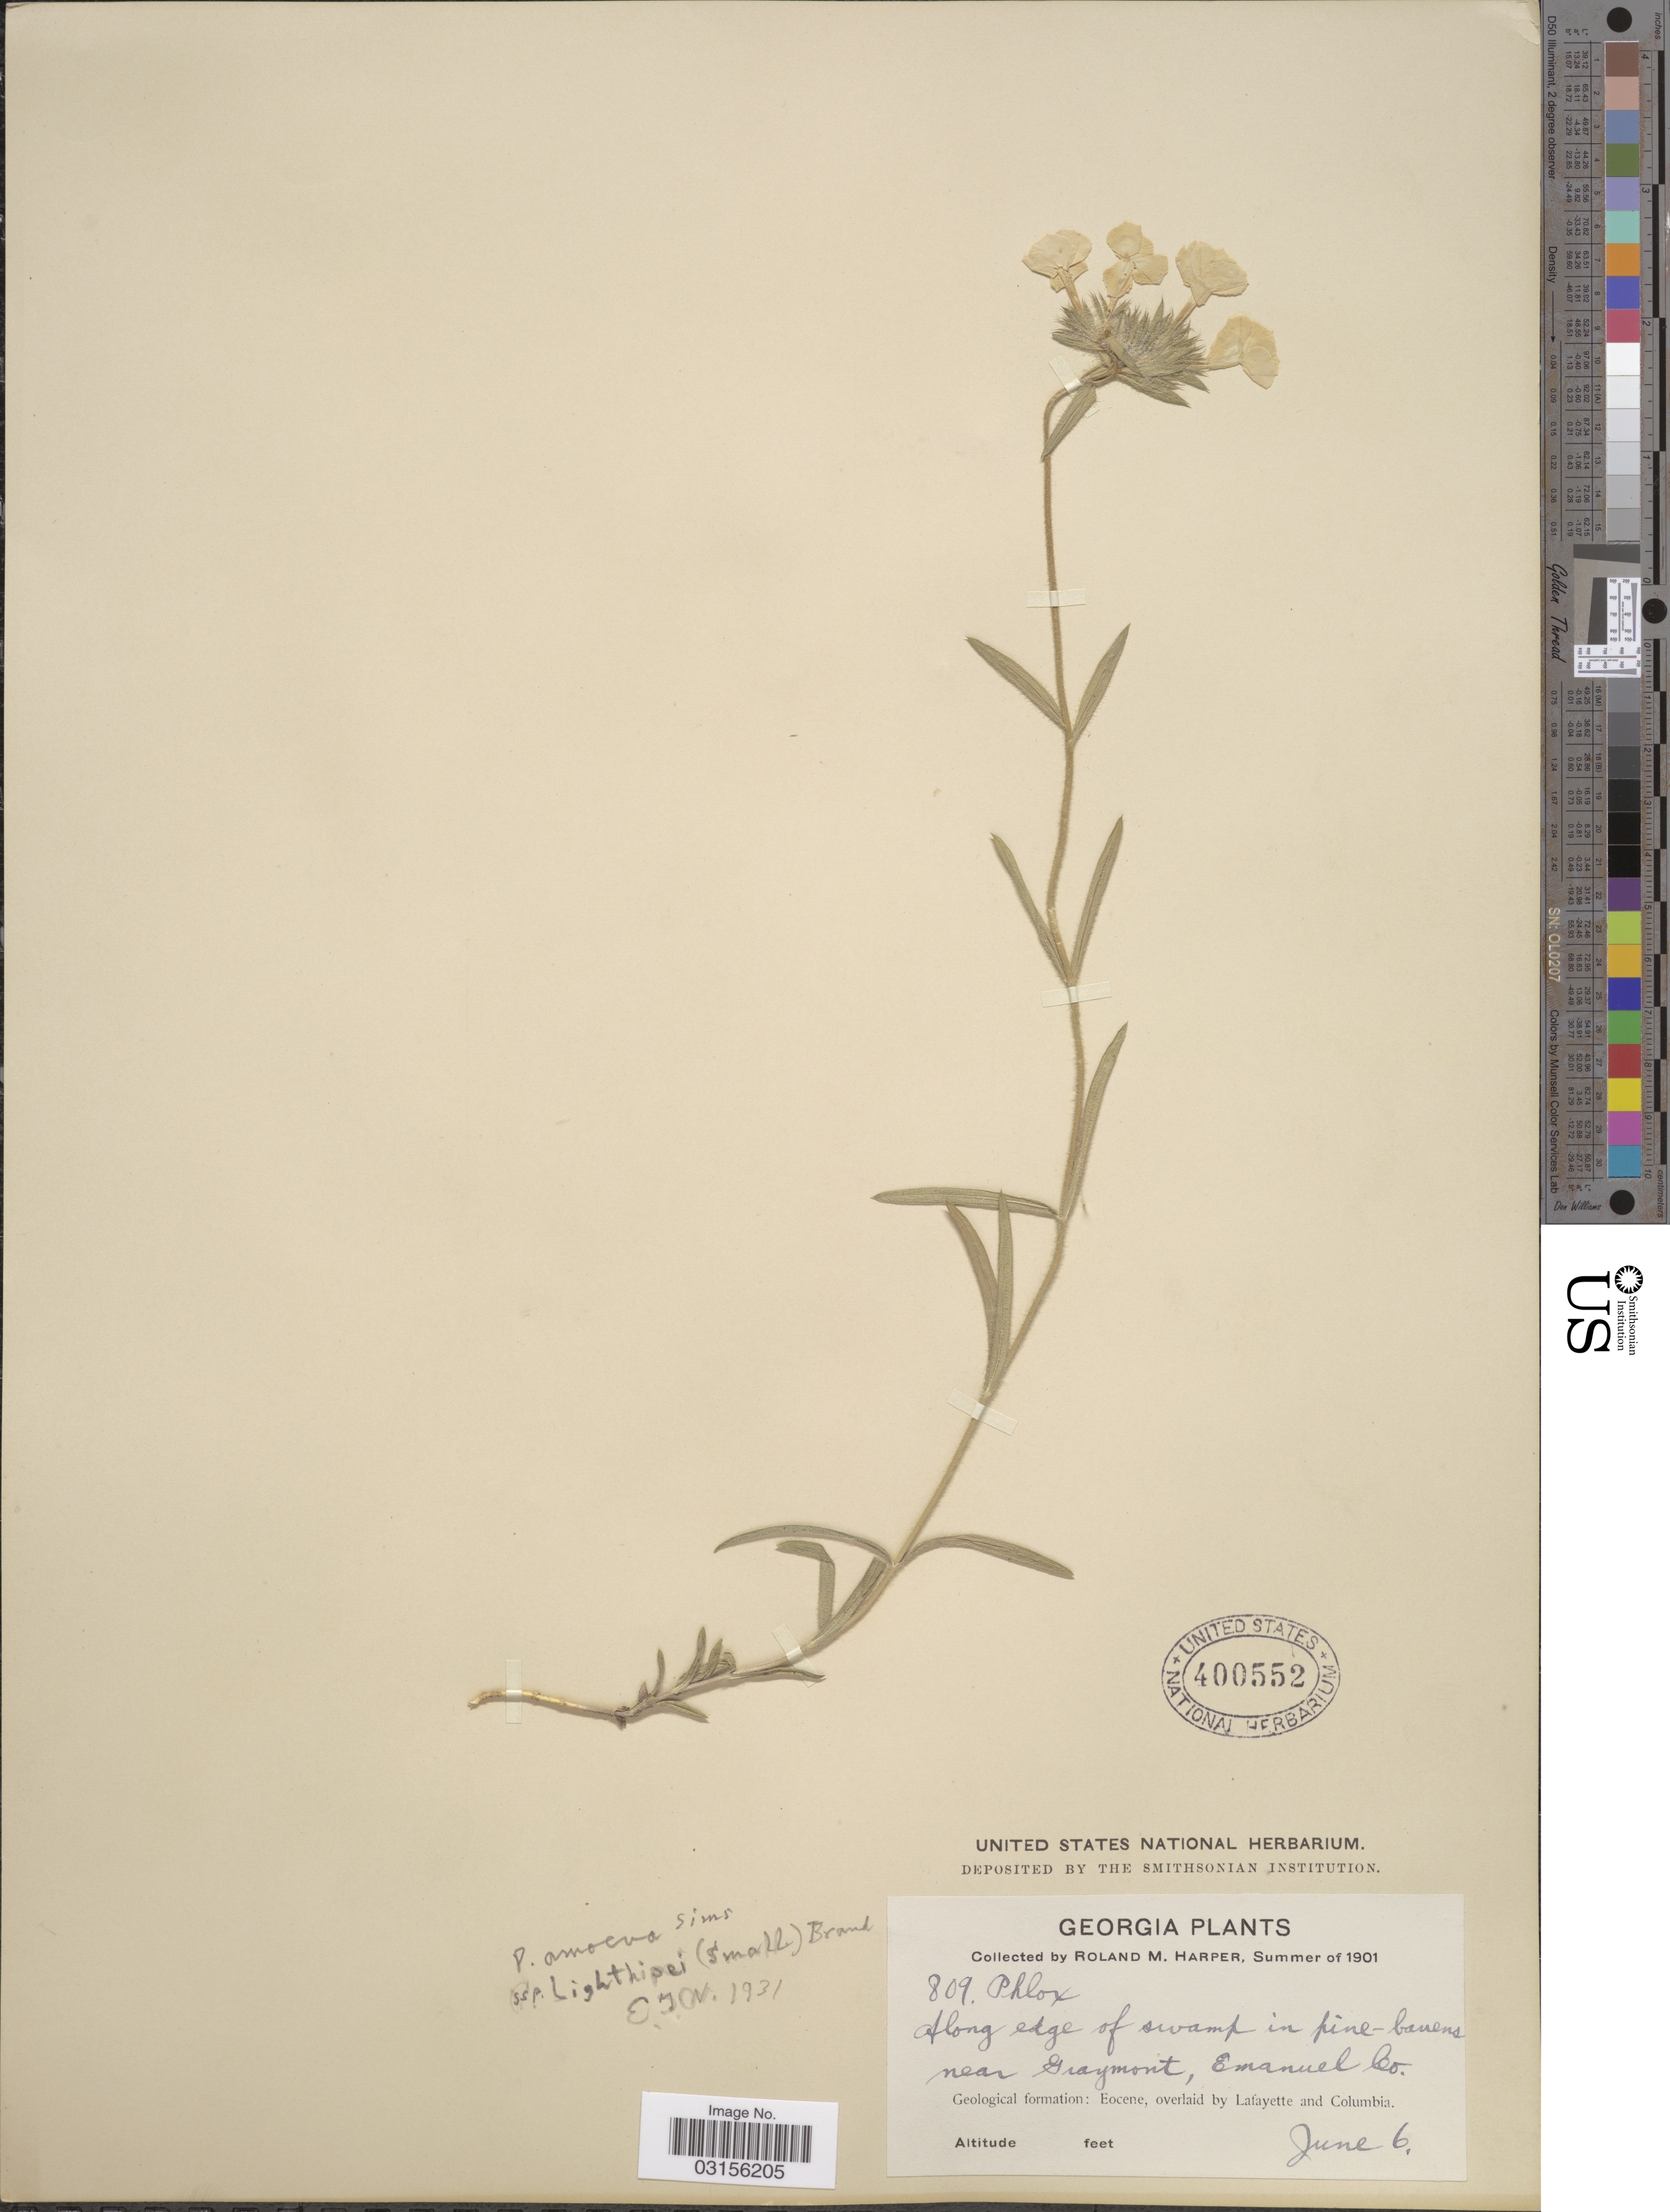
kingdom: Plantae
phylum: Tracheophyta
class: Magnoliopsida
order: Ericales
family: Polemoniaceae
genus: Phlox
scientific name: Phlox amoena subsp. lighthipei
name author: (Small) Wherry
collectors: R. M. Harper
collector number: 809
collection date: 1901-06-06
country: United States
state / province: Georgia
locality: Near Graymont, Emanuel Co. Geological formation: Eocene, overlaid by Lafayette and Columbia.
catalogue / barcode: US 400552